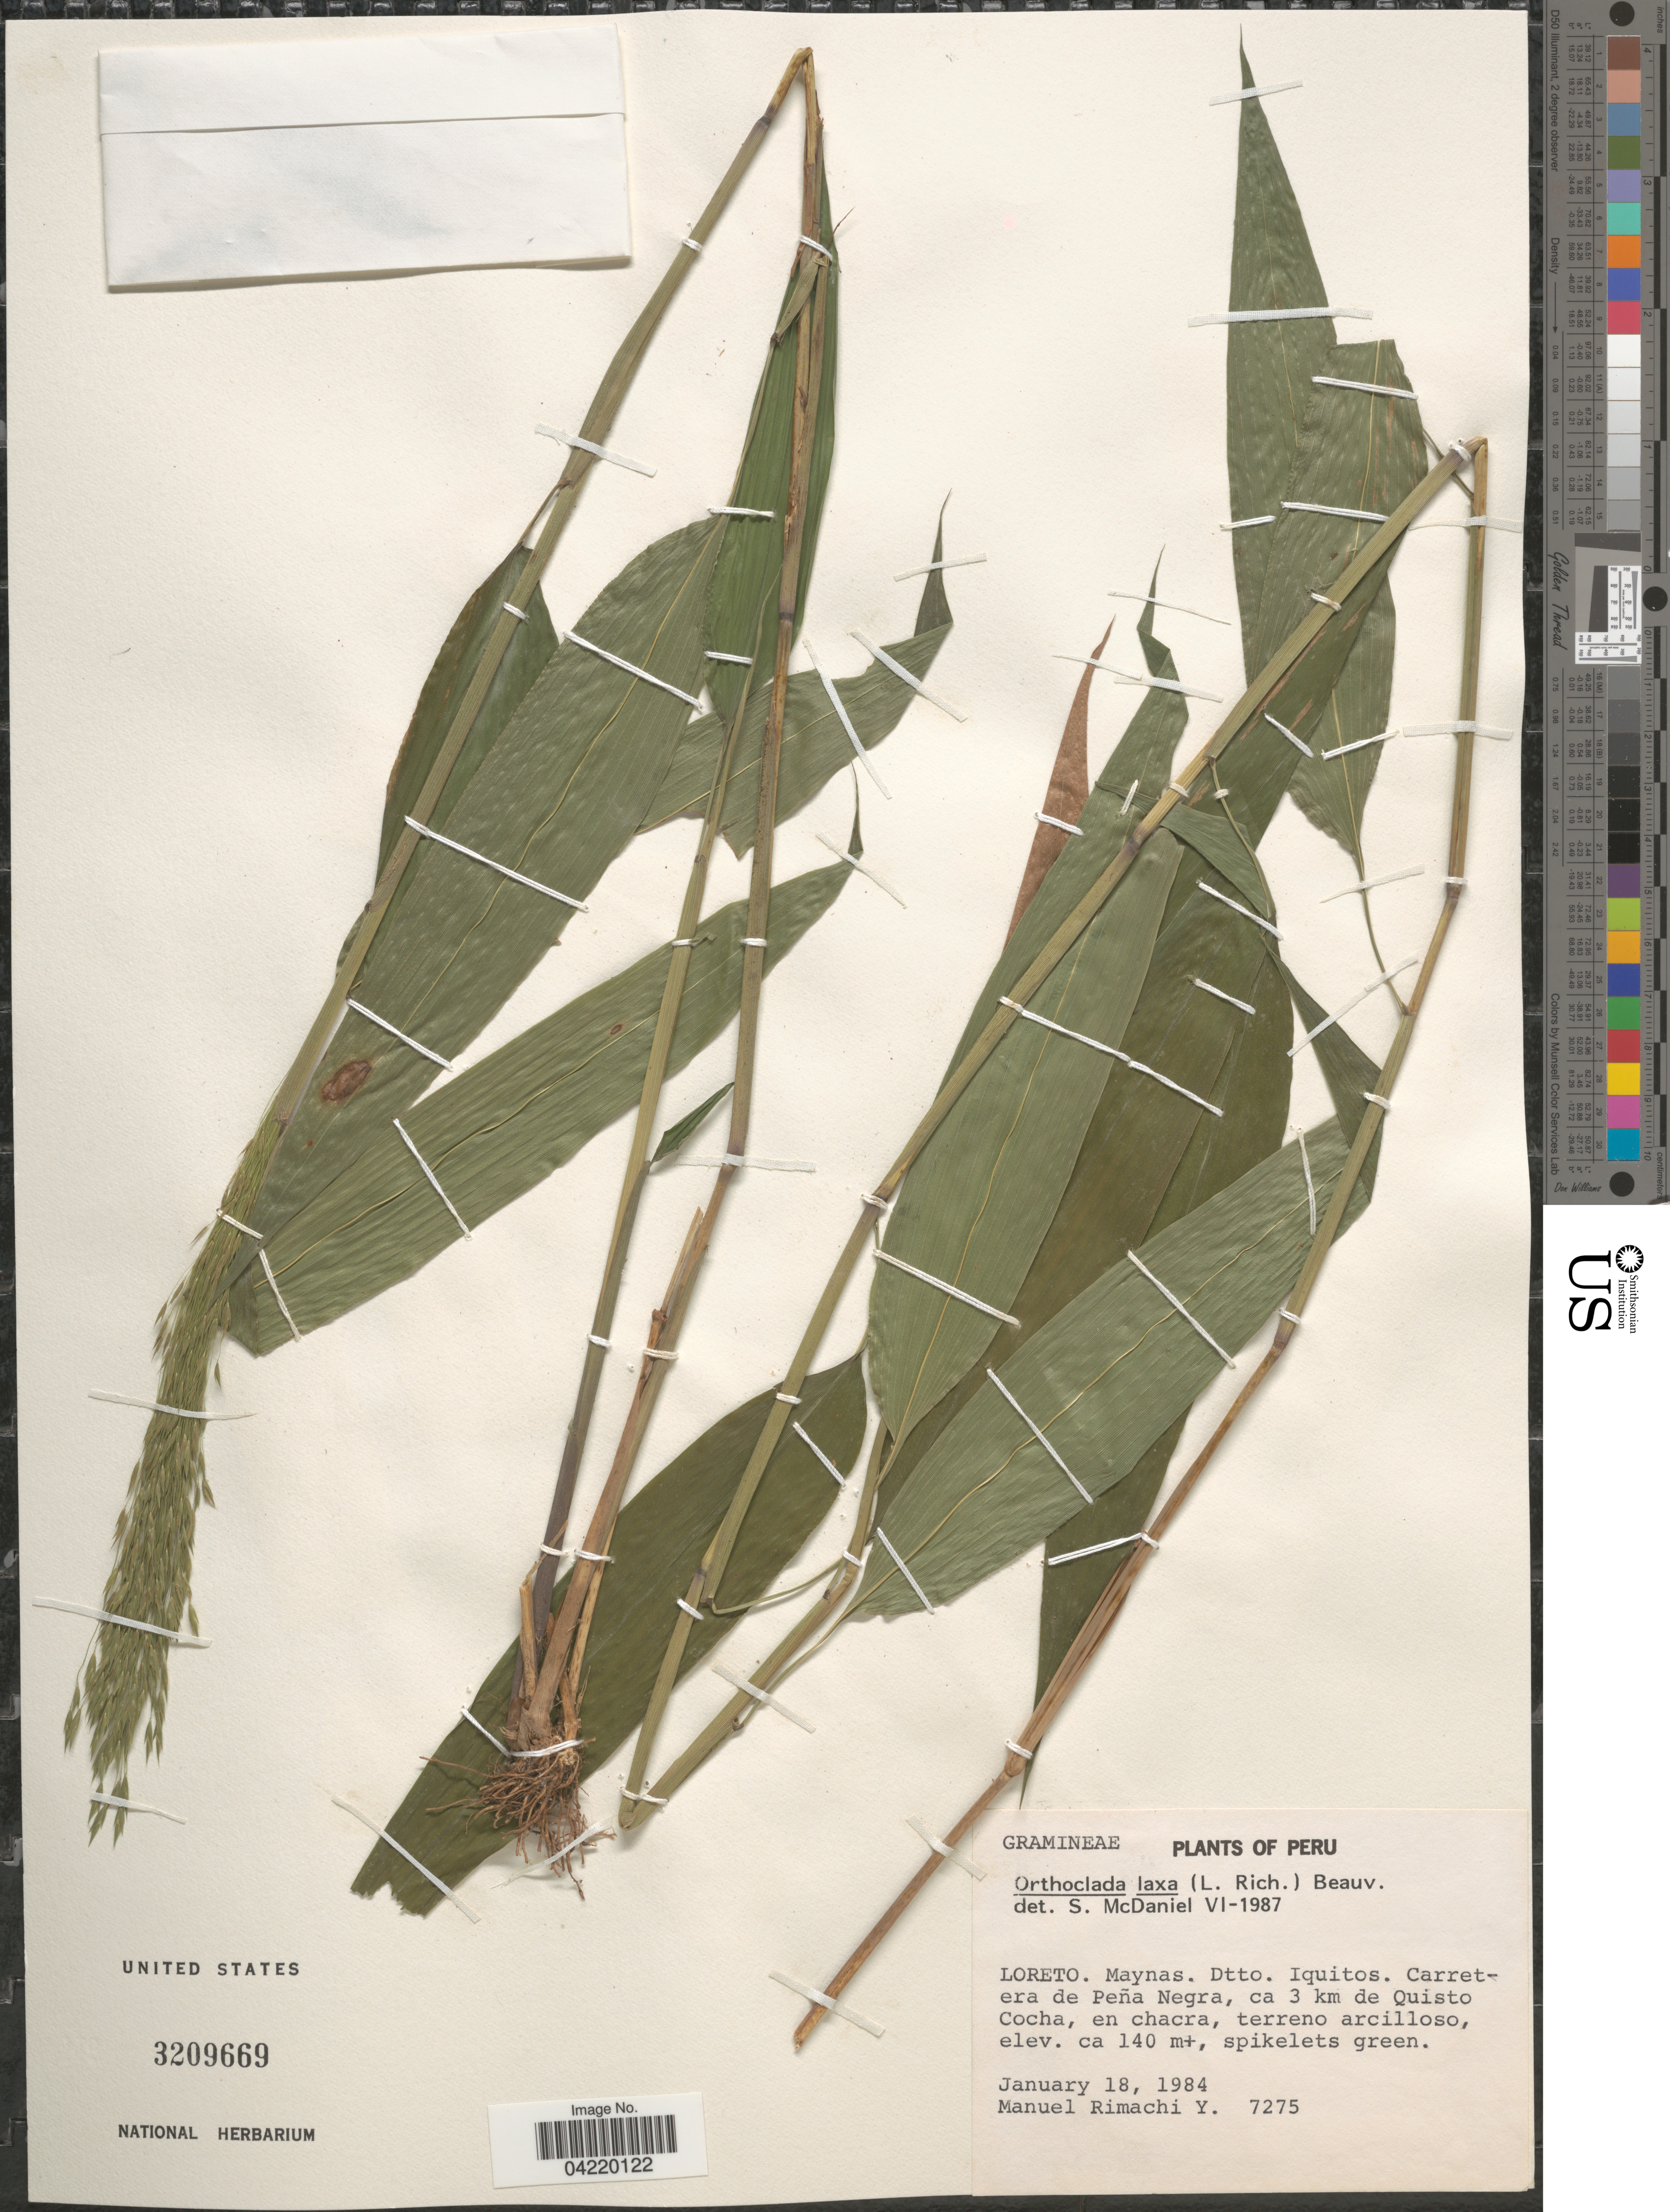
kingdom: Plantae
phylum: Tracheophyta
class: Liliopsida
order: Poales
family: Poaceae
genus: Orthoclada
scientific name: Orthoclada laxa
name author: P. Beauv.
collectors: M. Rimachi Y.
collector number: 7275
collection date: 1984-01-18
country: Peru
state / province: Loreto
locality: Maynas. Dtto. Iquitos. Carretera de Peña Negra, ca 3 km de Quisto Cocha, en chacra, terreno arcilloso.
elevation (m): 140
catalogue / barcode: US 3209669